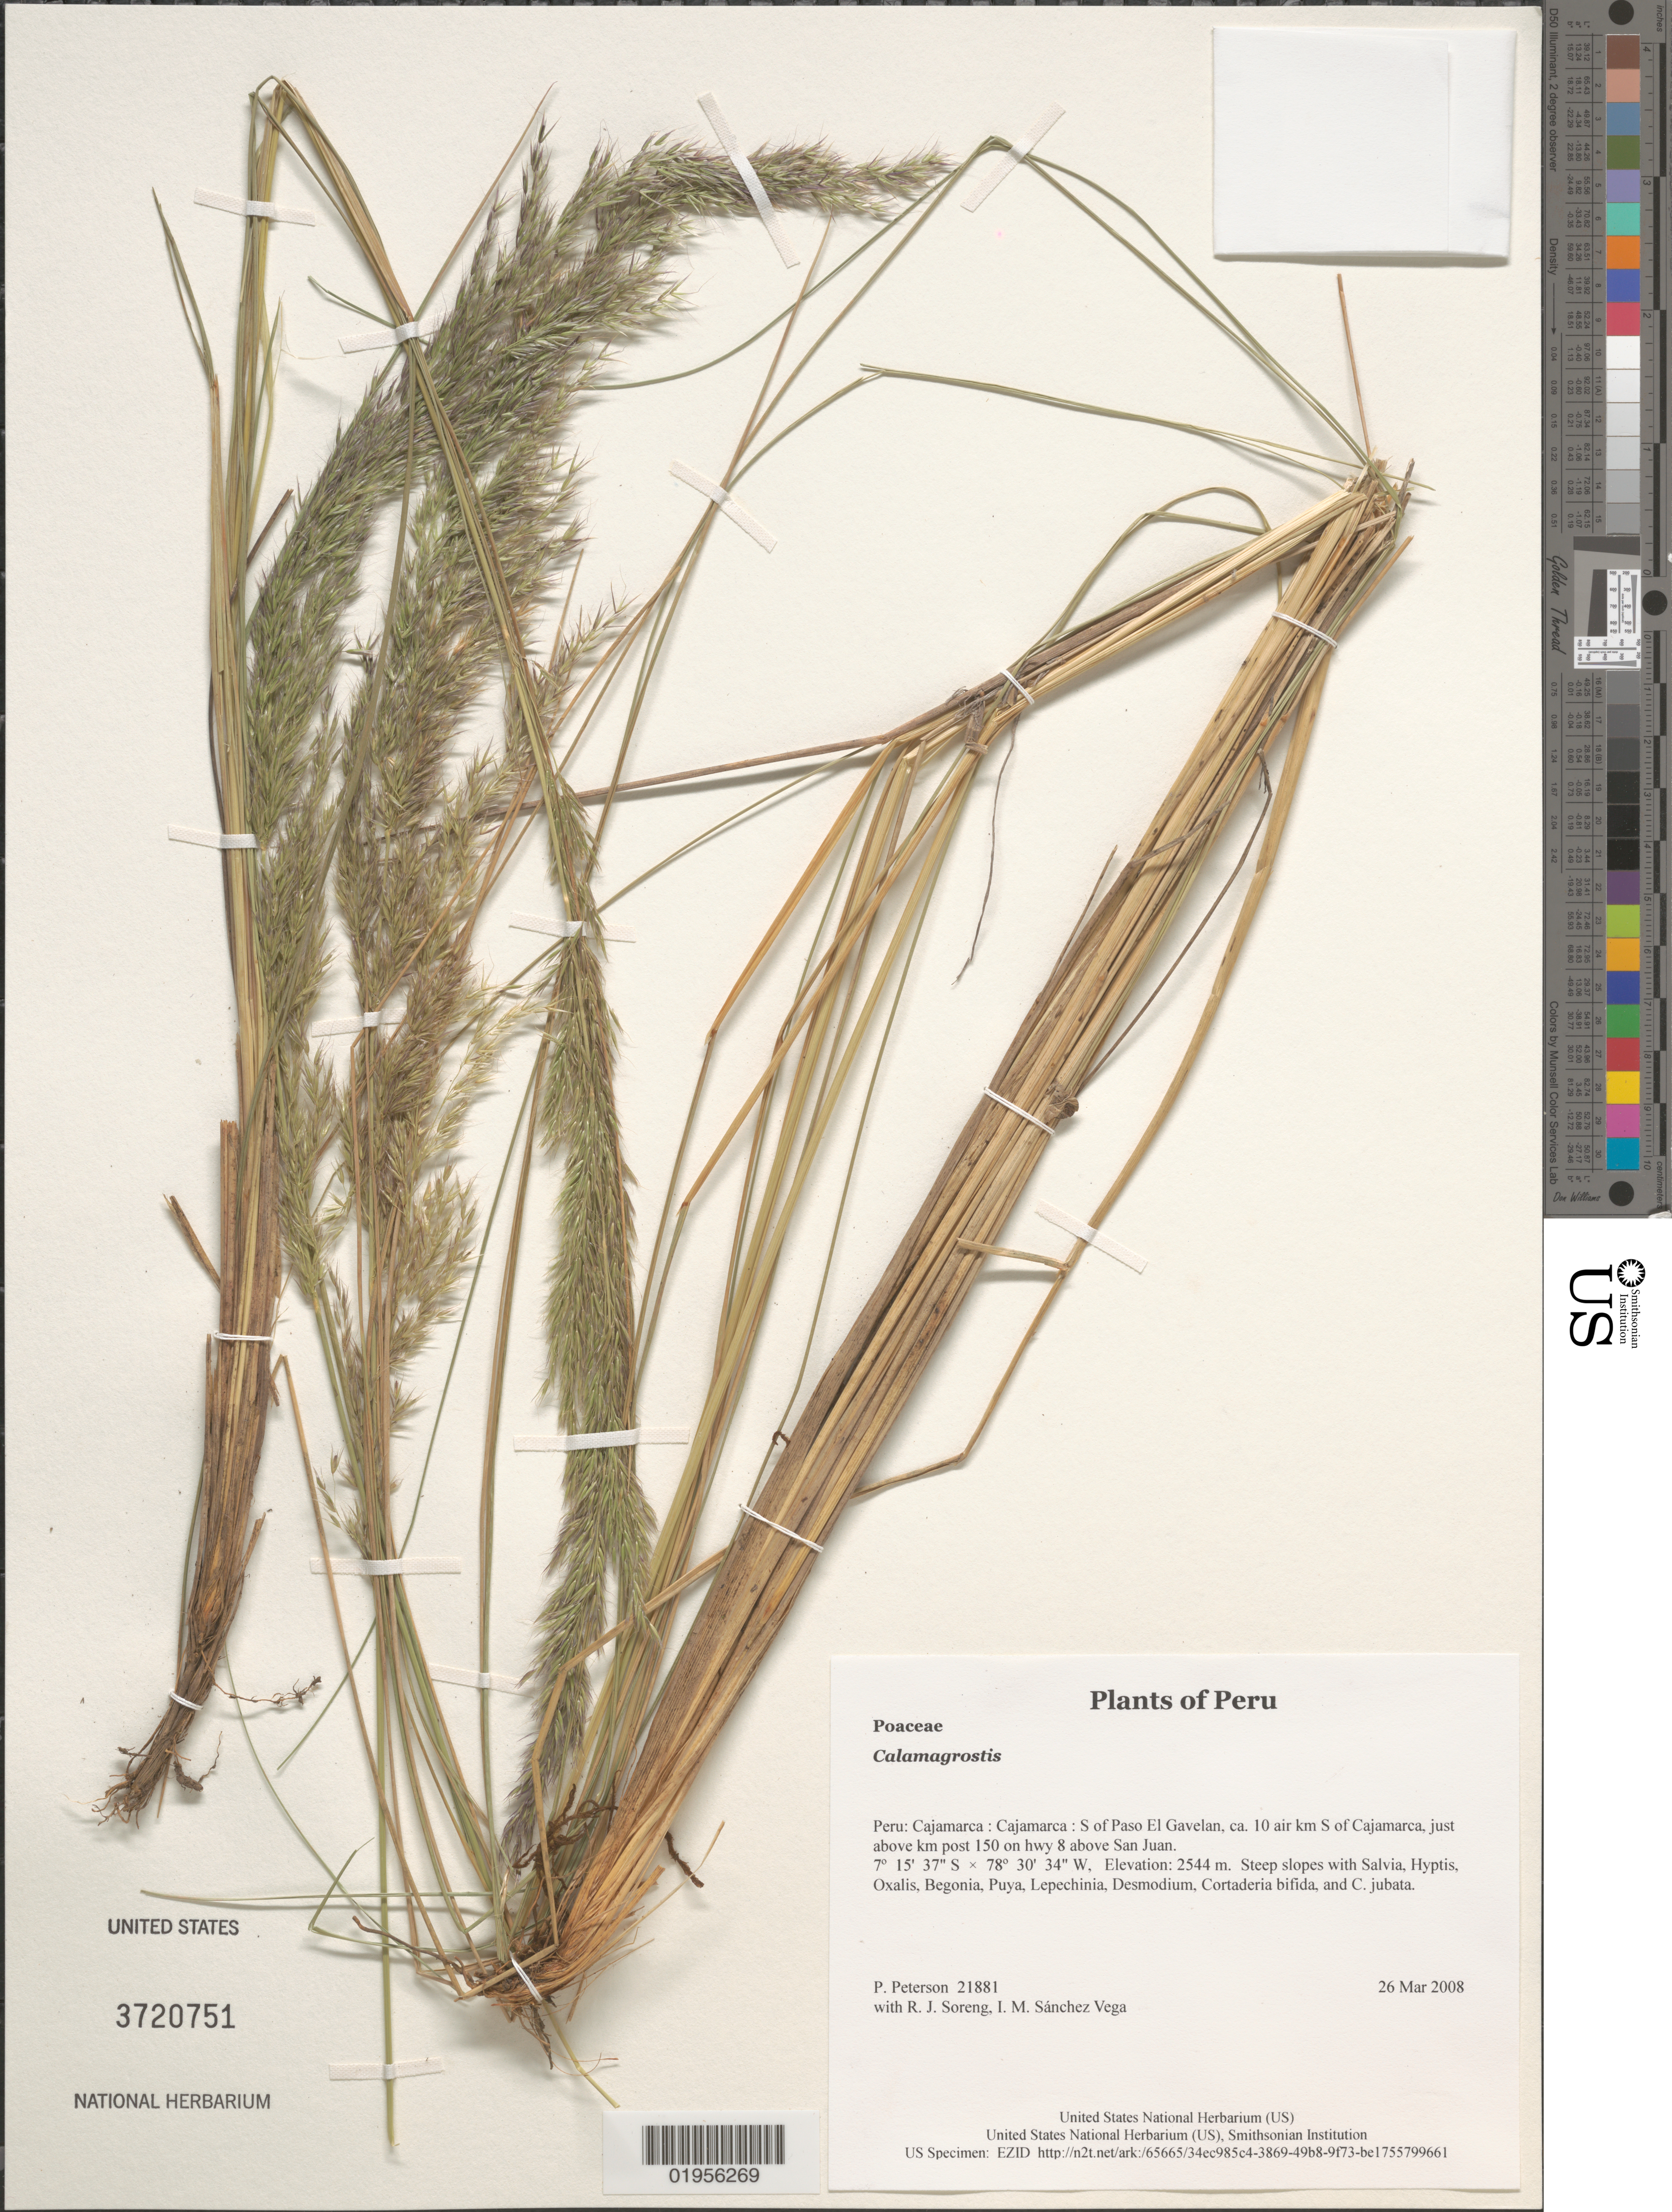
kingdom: Plantae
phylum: Tracheophyta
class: Liliopsida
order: Poales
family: Poaceae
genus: Calamagrostis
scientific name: Calamagrostis sp.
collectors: P. M. Peterson, R. J. Soreng & I. M. Sánchez Vega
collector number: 21881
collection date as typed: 26 Mar 2008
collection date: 2008-03-26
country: Peru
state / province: Cajamarca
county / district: Cajamarca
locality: S of Paso El Gavelan, ca. 10 air km S of Cajamarca, just above km post 150 on hwy 8 above San Juan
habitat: Steep slopes with Salvia, Hyptis, Oxalis, Begonia, Puya, Lepechinia, Desmodium, Cortaderia bifida, and C. jubata.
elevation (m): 2544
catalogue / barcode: US 3720751